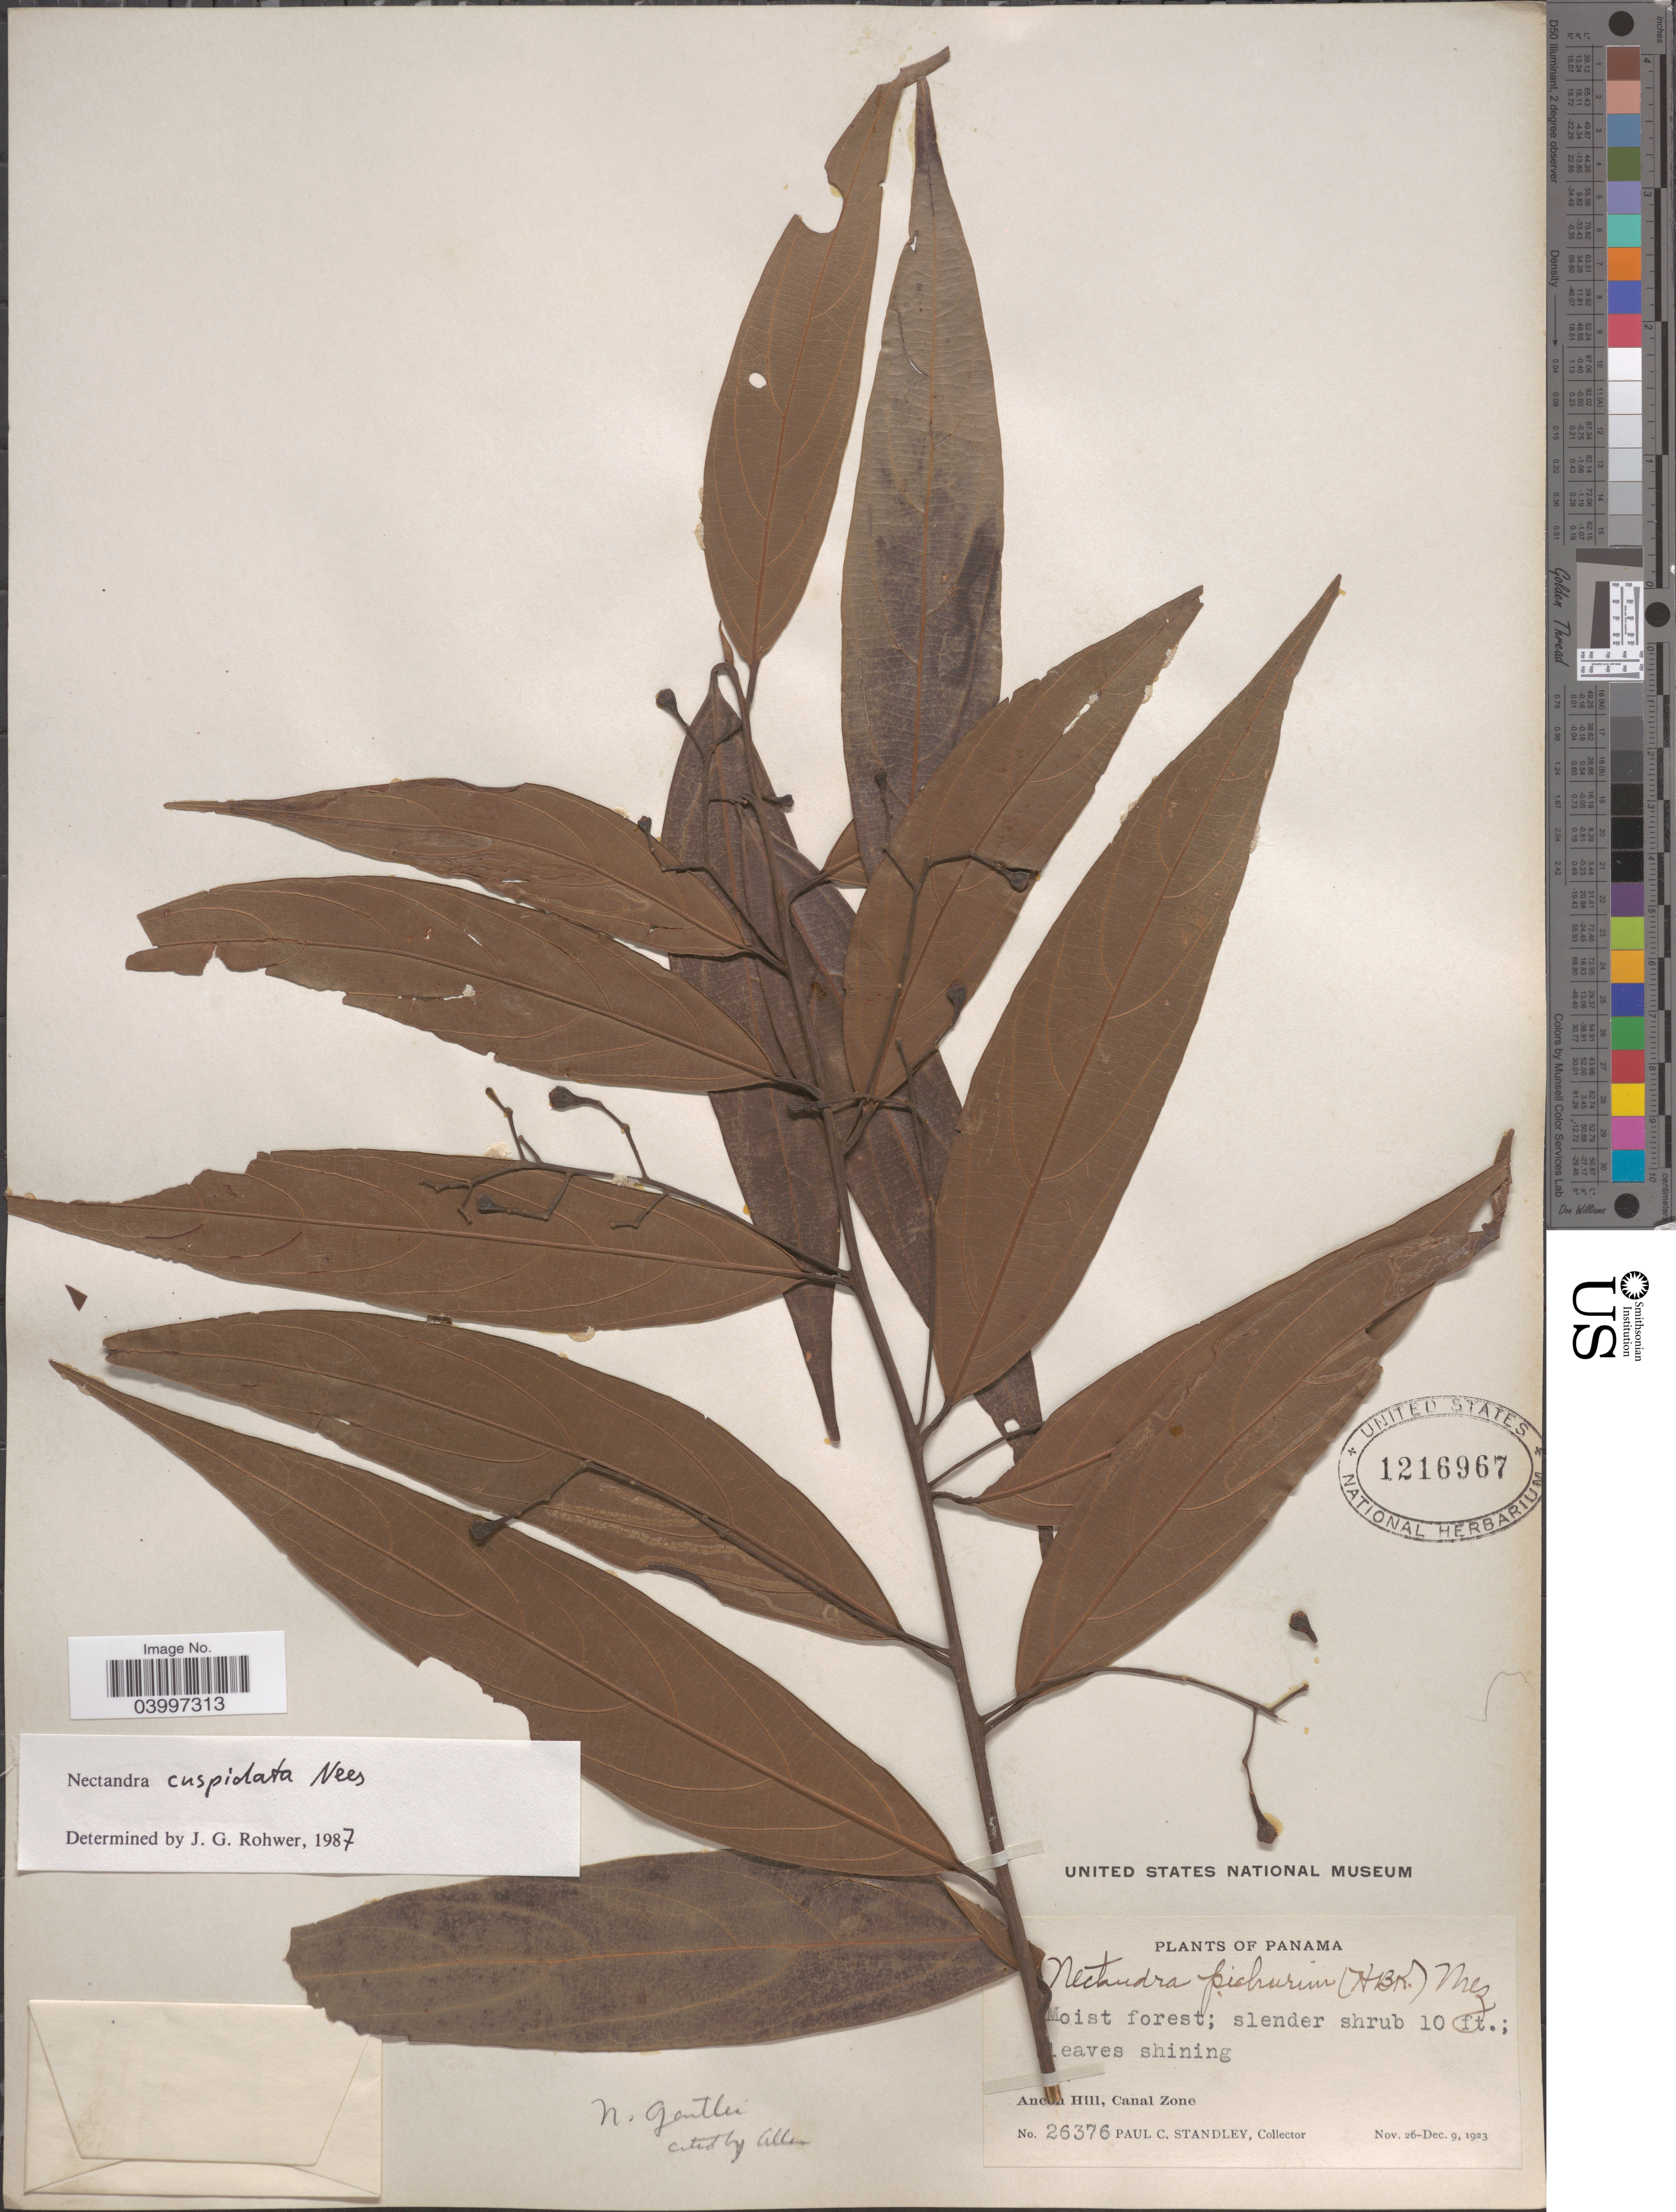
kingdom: Plantae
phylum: Tracheophyta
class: Magnoliopsida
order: Laurales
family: Lauraceae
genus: Nectandra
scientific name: Nectandra cuspidata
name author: Nees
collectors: P. C. Standley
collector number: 26376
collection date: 1923-11-26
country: Panama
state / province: Colón / Panamá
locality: Ancon Hill, Canal Zone.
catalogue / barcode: US 1216967